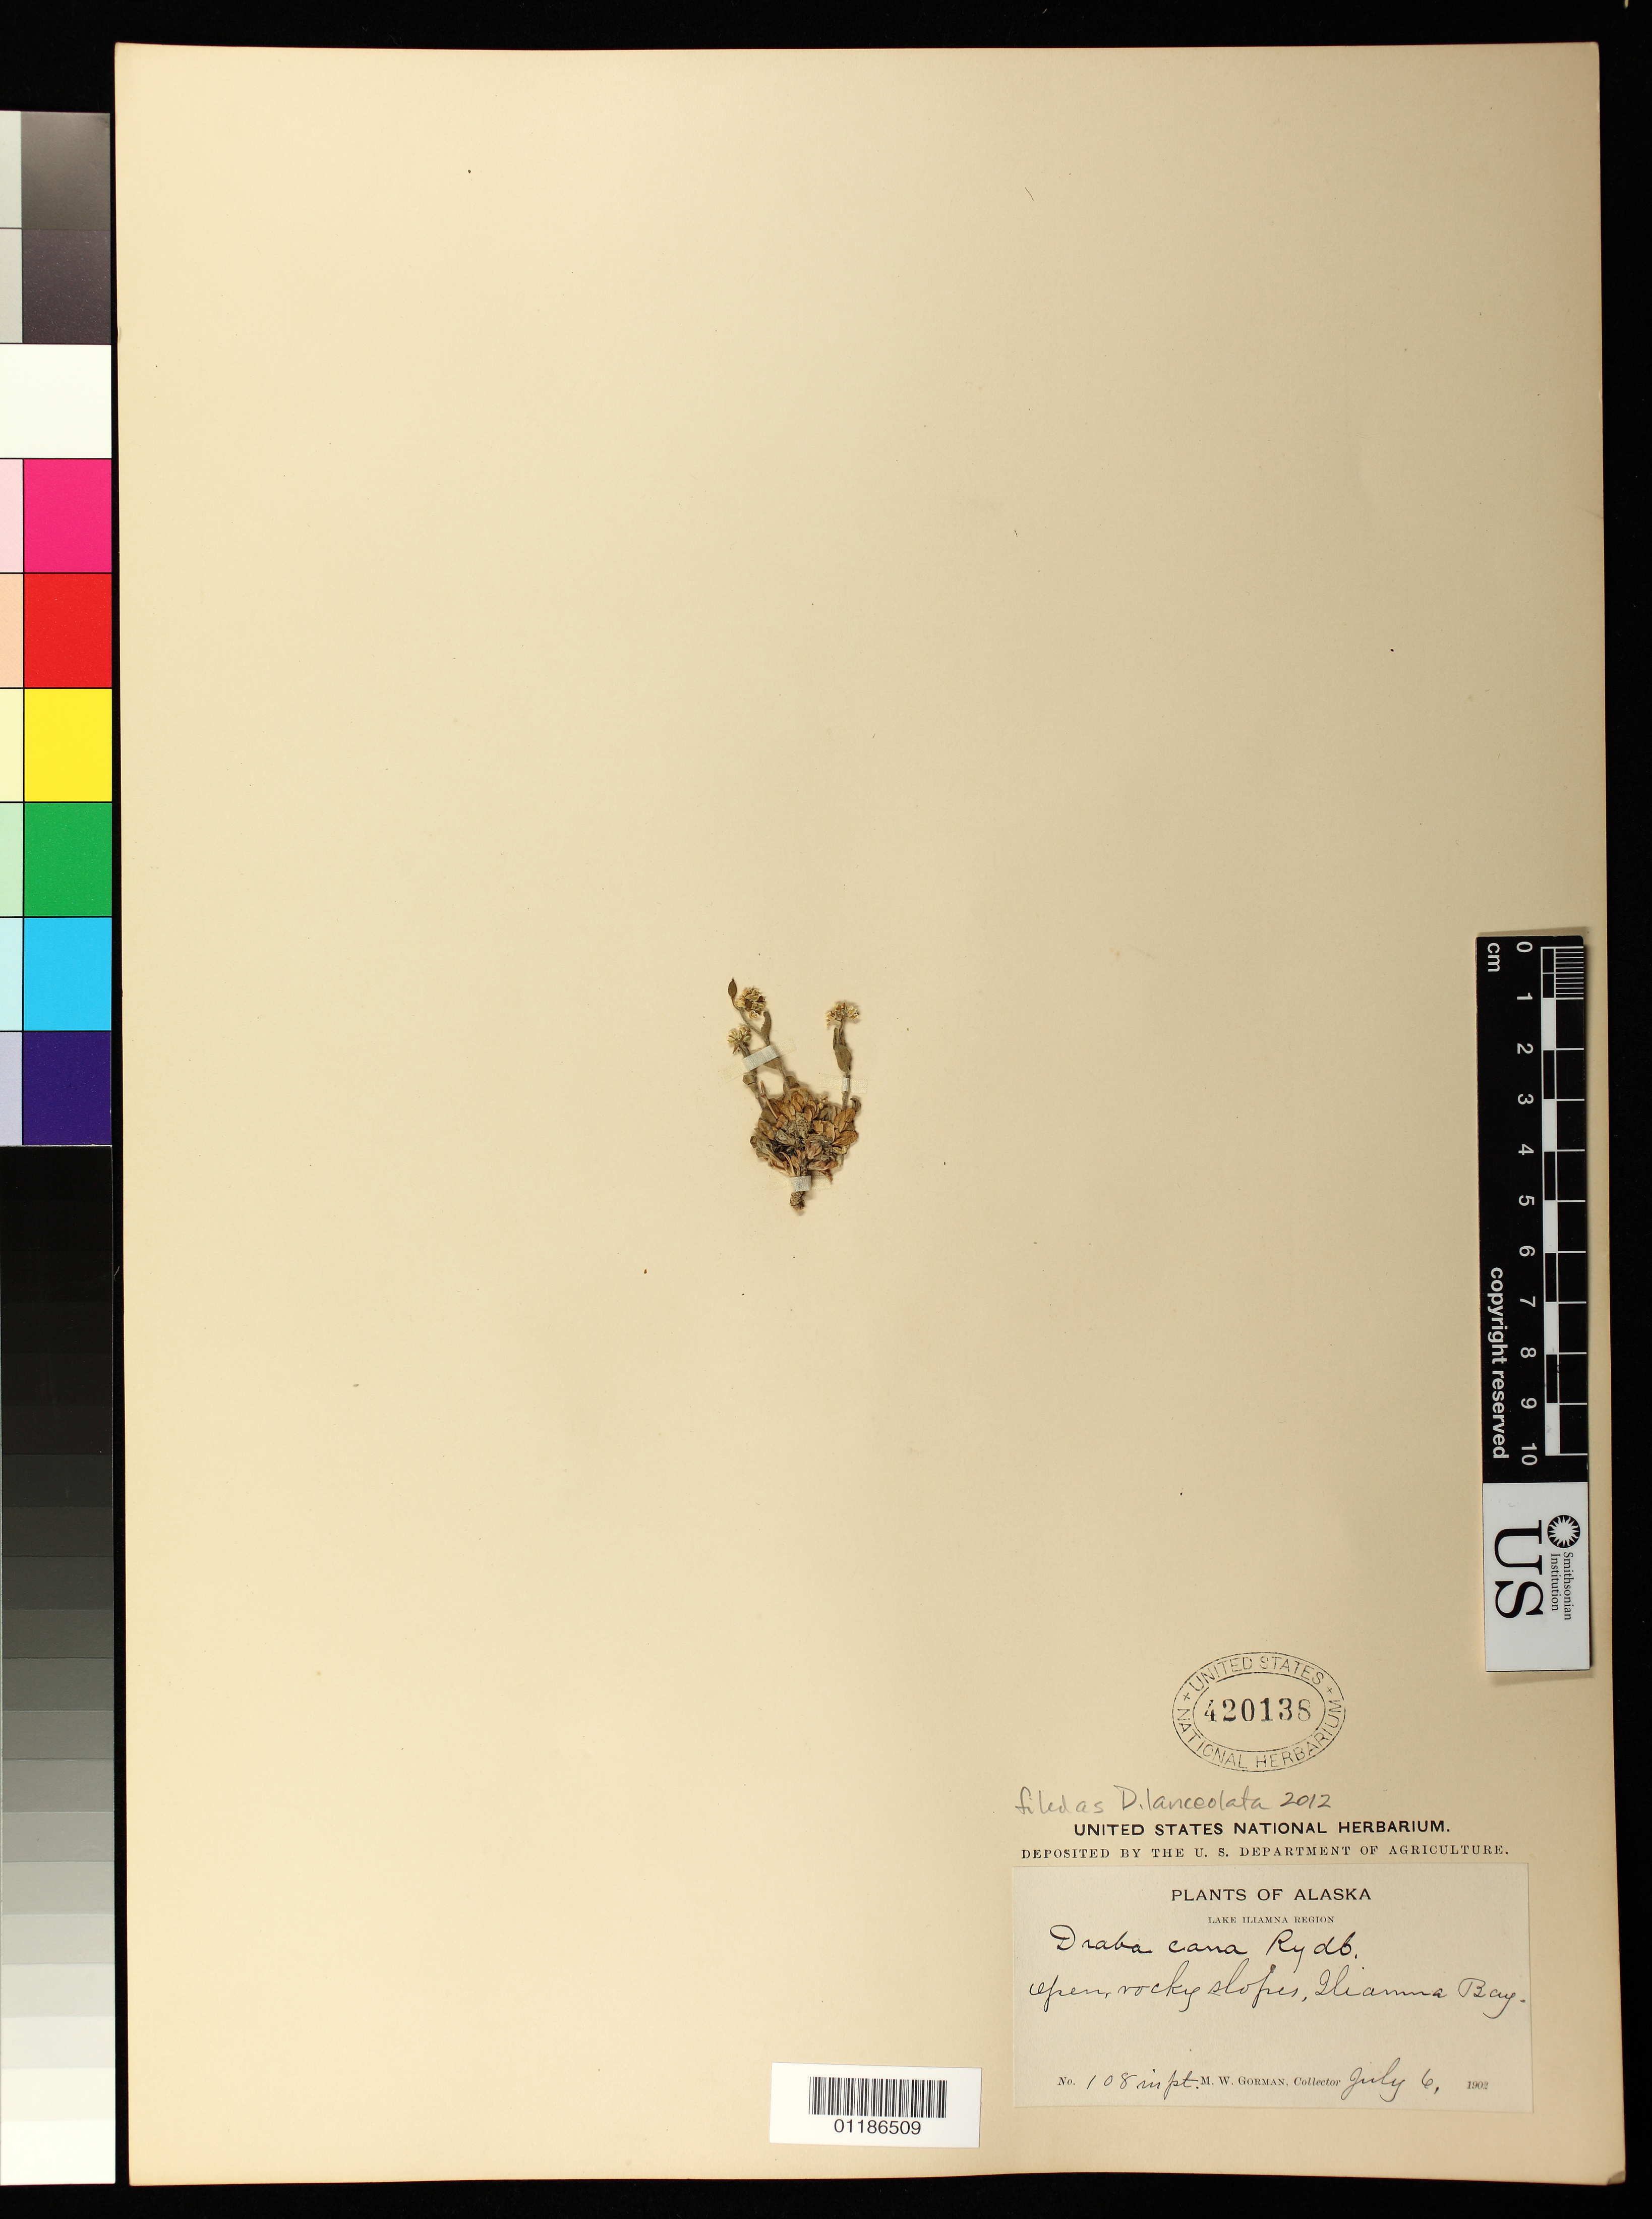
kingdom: Plantae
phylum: Tracheophyta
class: Magnoliopsida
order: Brassicales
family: Brassicaceae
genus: Draba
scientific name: Draba lanceolata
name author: Royle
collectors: M. W. Gorman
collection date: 1902-07-06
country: United States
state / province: Alaska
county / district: Lake and Peninsula Borough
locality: Lake Iliamna Region. Open, rocky slopes, Iliamna Bay.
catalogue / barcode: US 420138